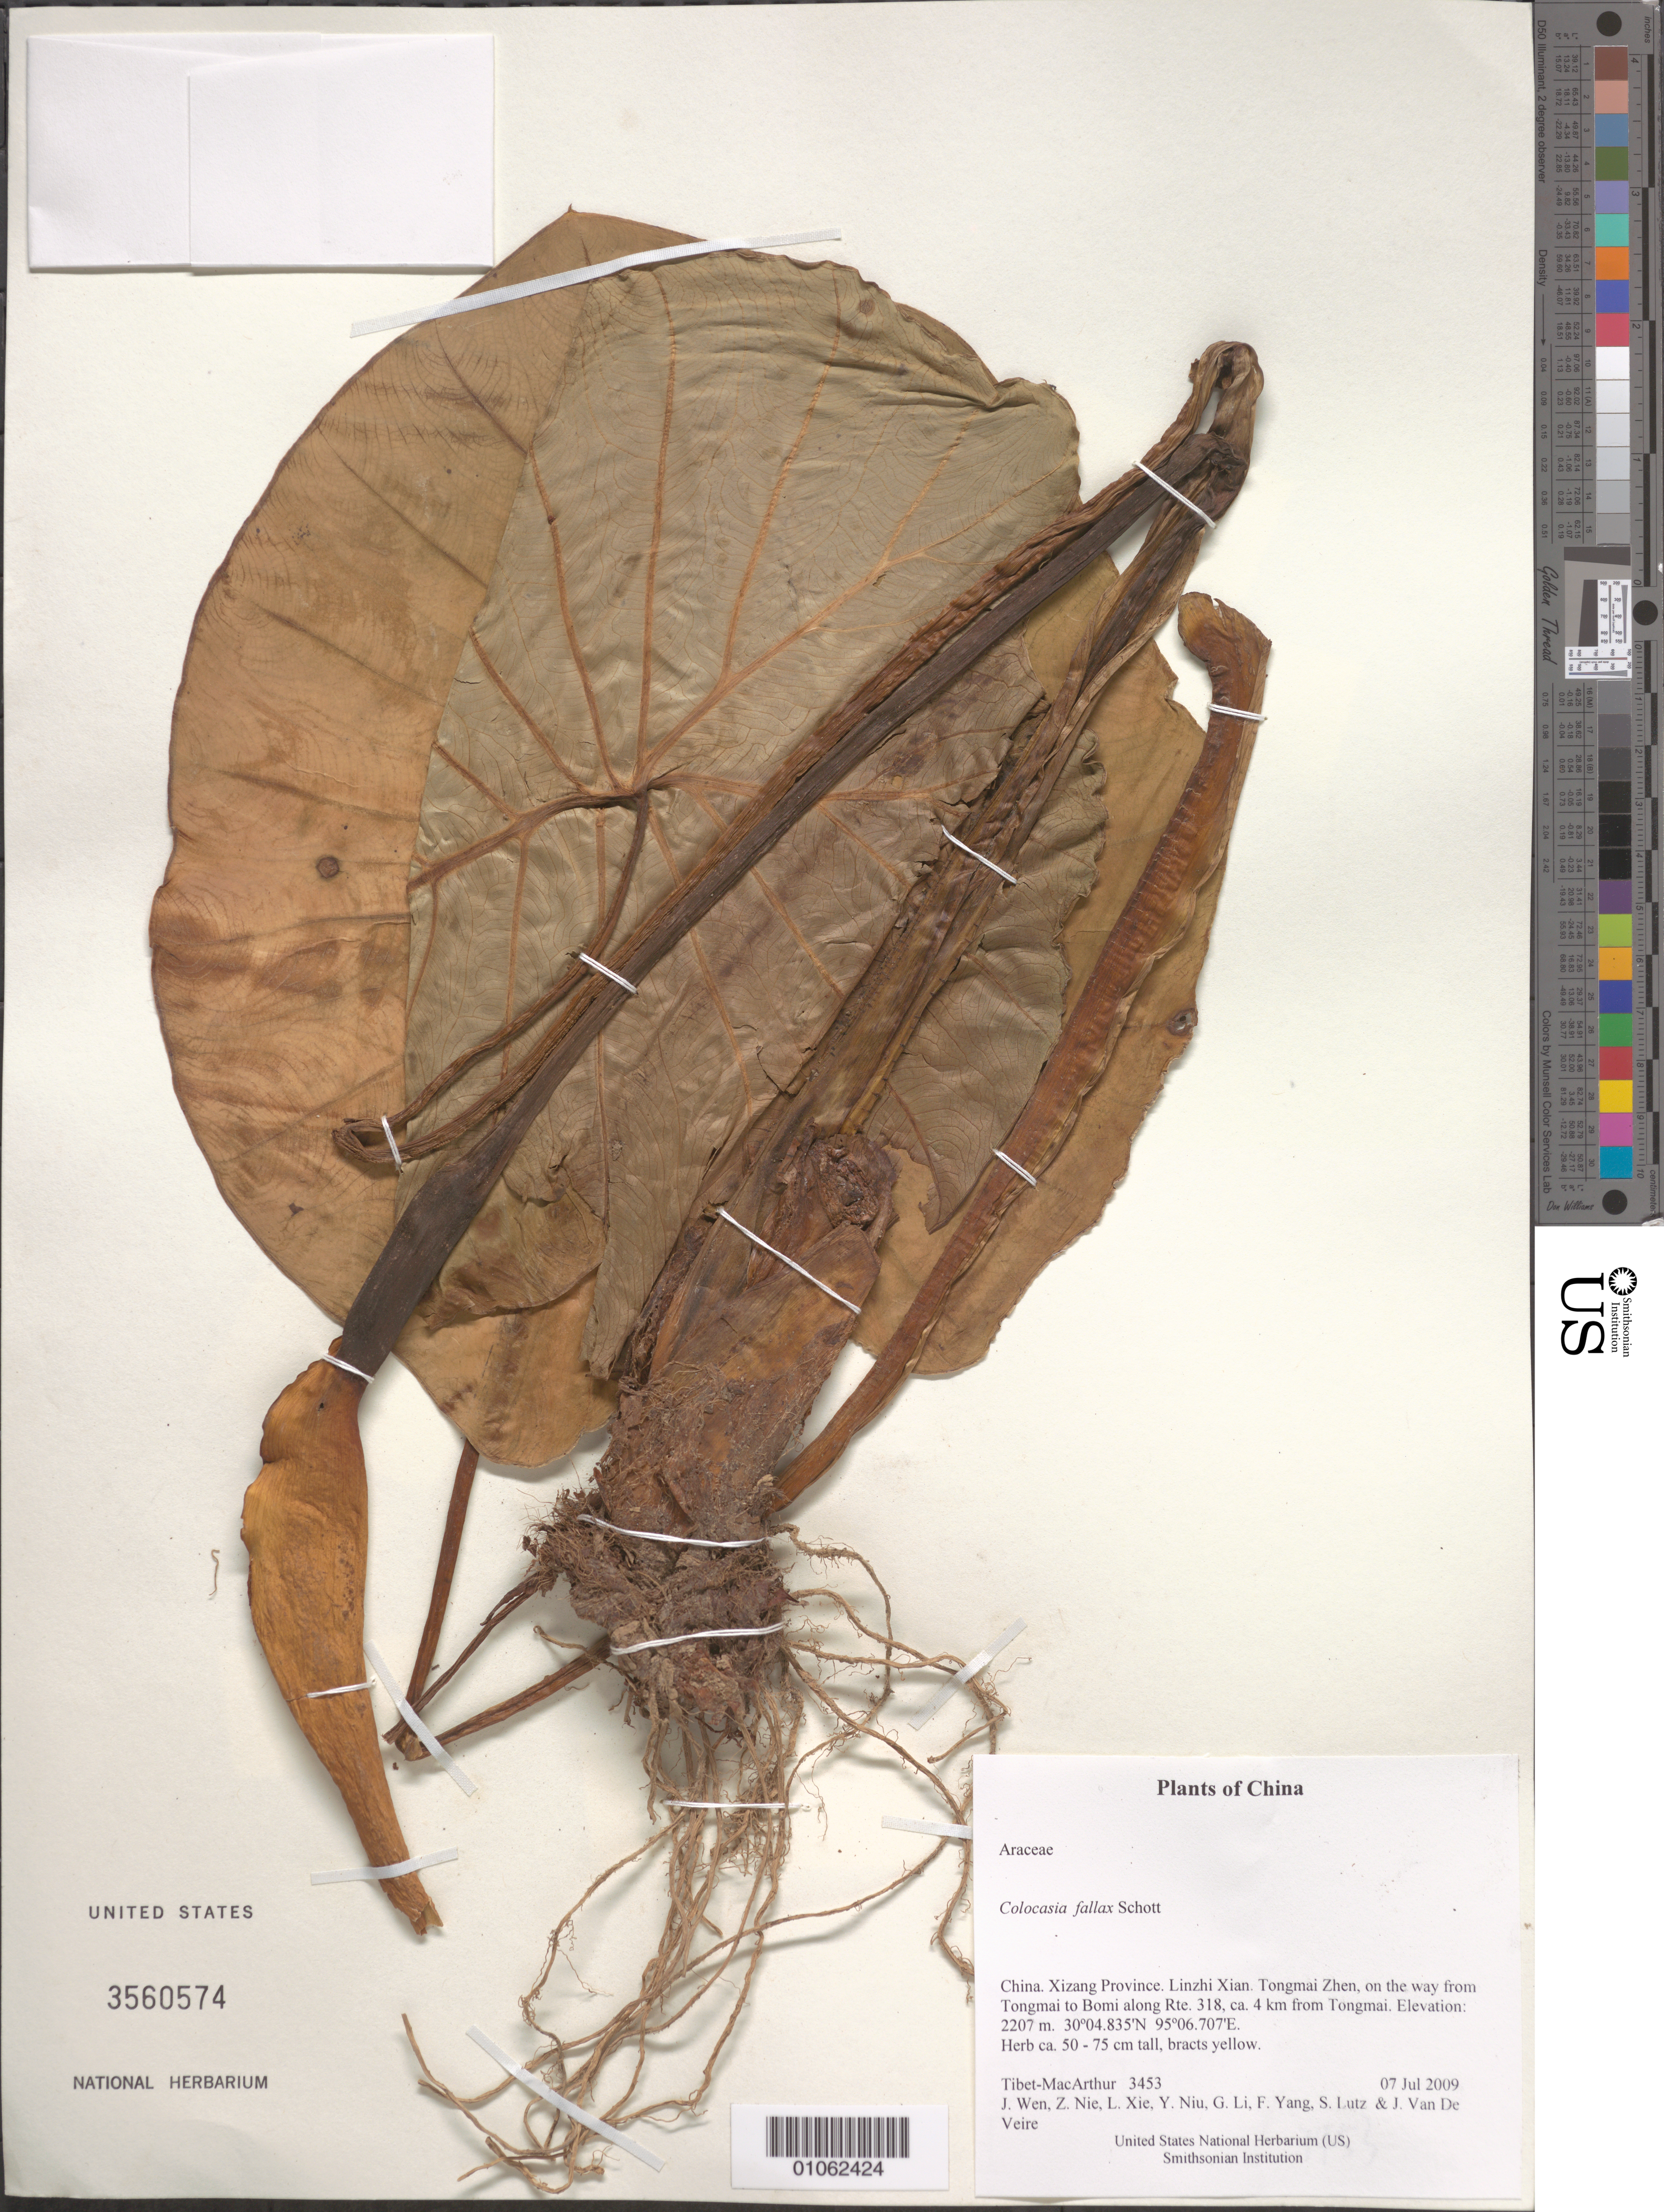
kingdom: Plantae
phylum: Tracheophyta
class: Liliopsida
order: Alismatales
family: Araceae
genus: Colocasia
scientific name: Colocasia fallax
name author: Schott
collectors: Tibet-MacArthur, J. Wen, Z. Nie, L. Xie, Y. Niu, G. Li, F. Yang, S. Lutz & J. Van De Veire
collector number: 3453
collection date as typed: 07 Jul 2009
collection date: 2009-07-07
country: China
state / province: Xizang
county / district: Linzhi Xian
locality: Tongmai Zhen, on the way from Tongmai to Bomi along Rte. 318, ca. 4 km from Tongmai.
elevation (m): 2207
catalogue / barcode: US 3560574